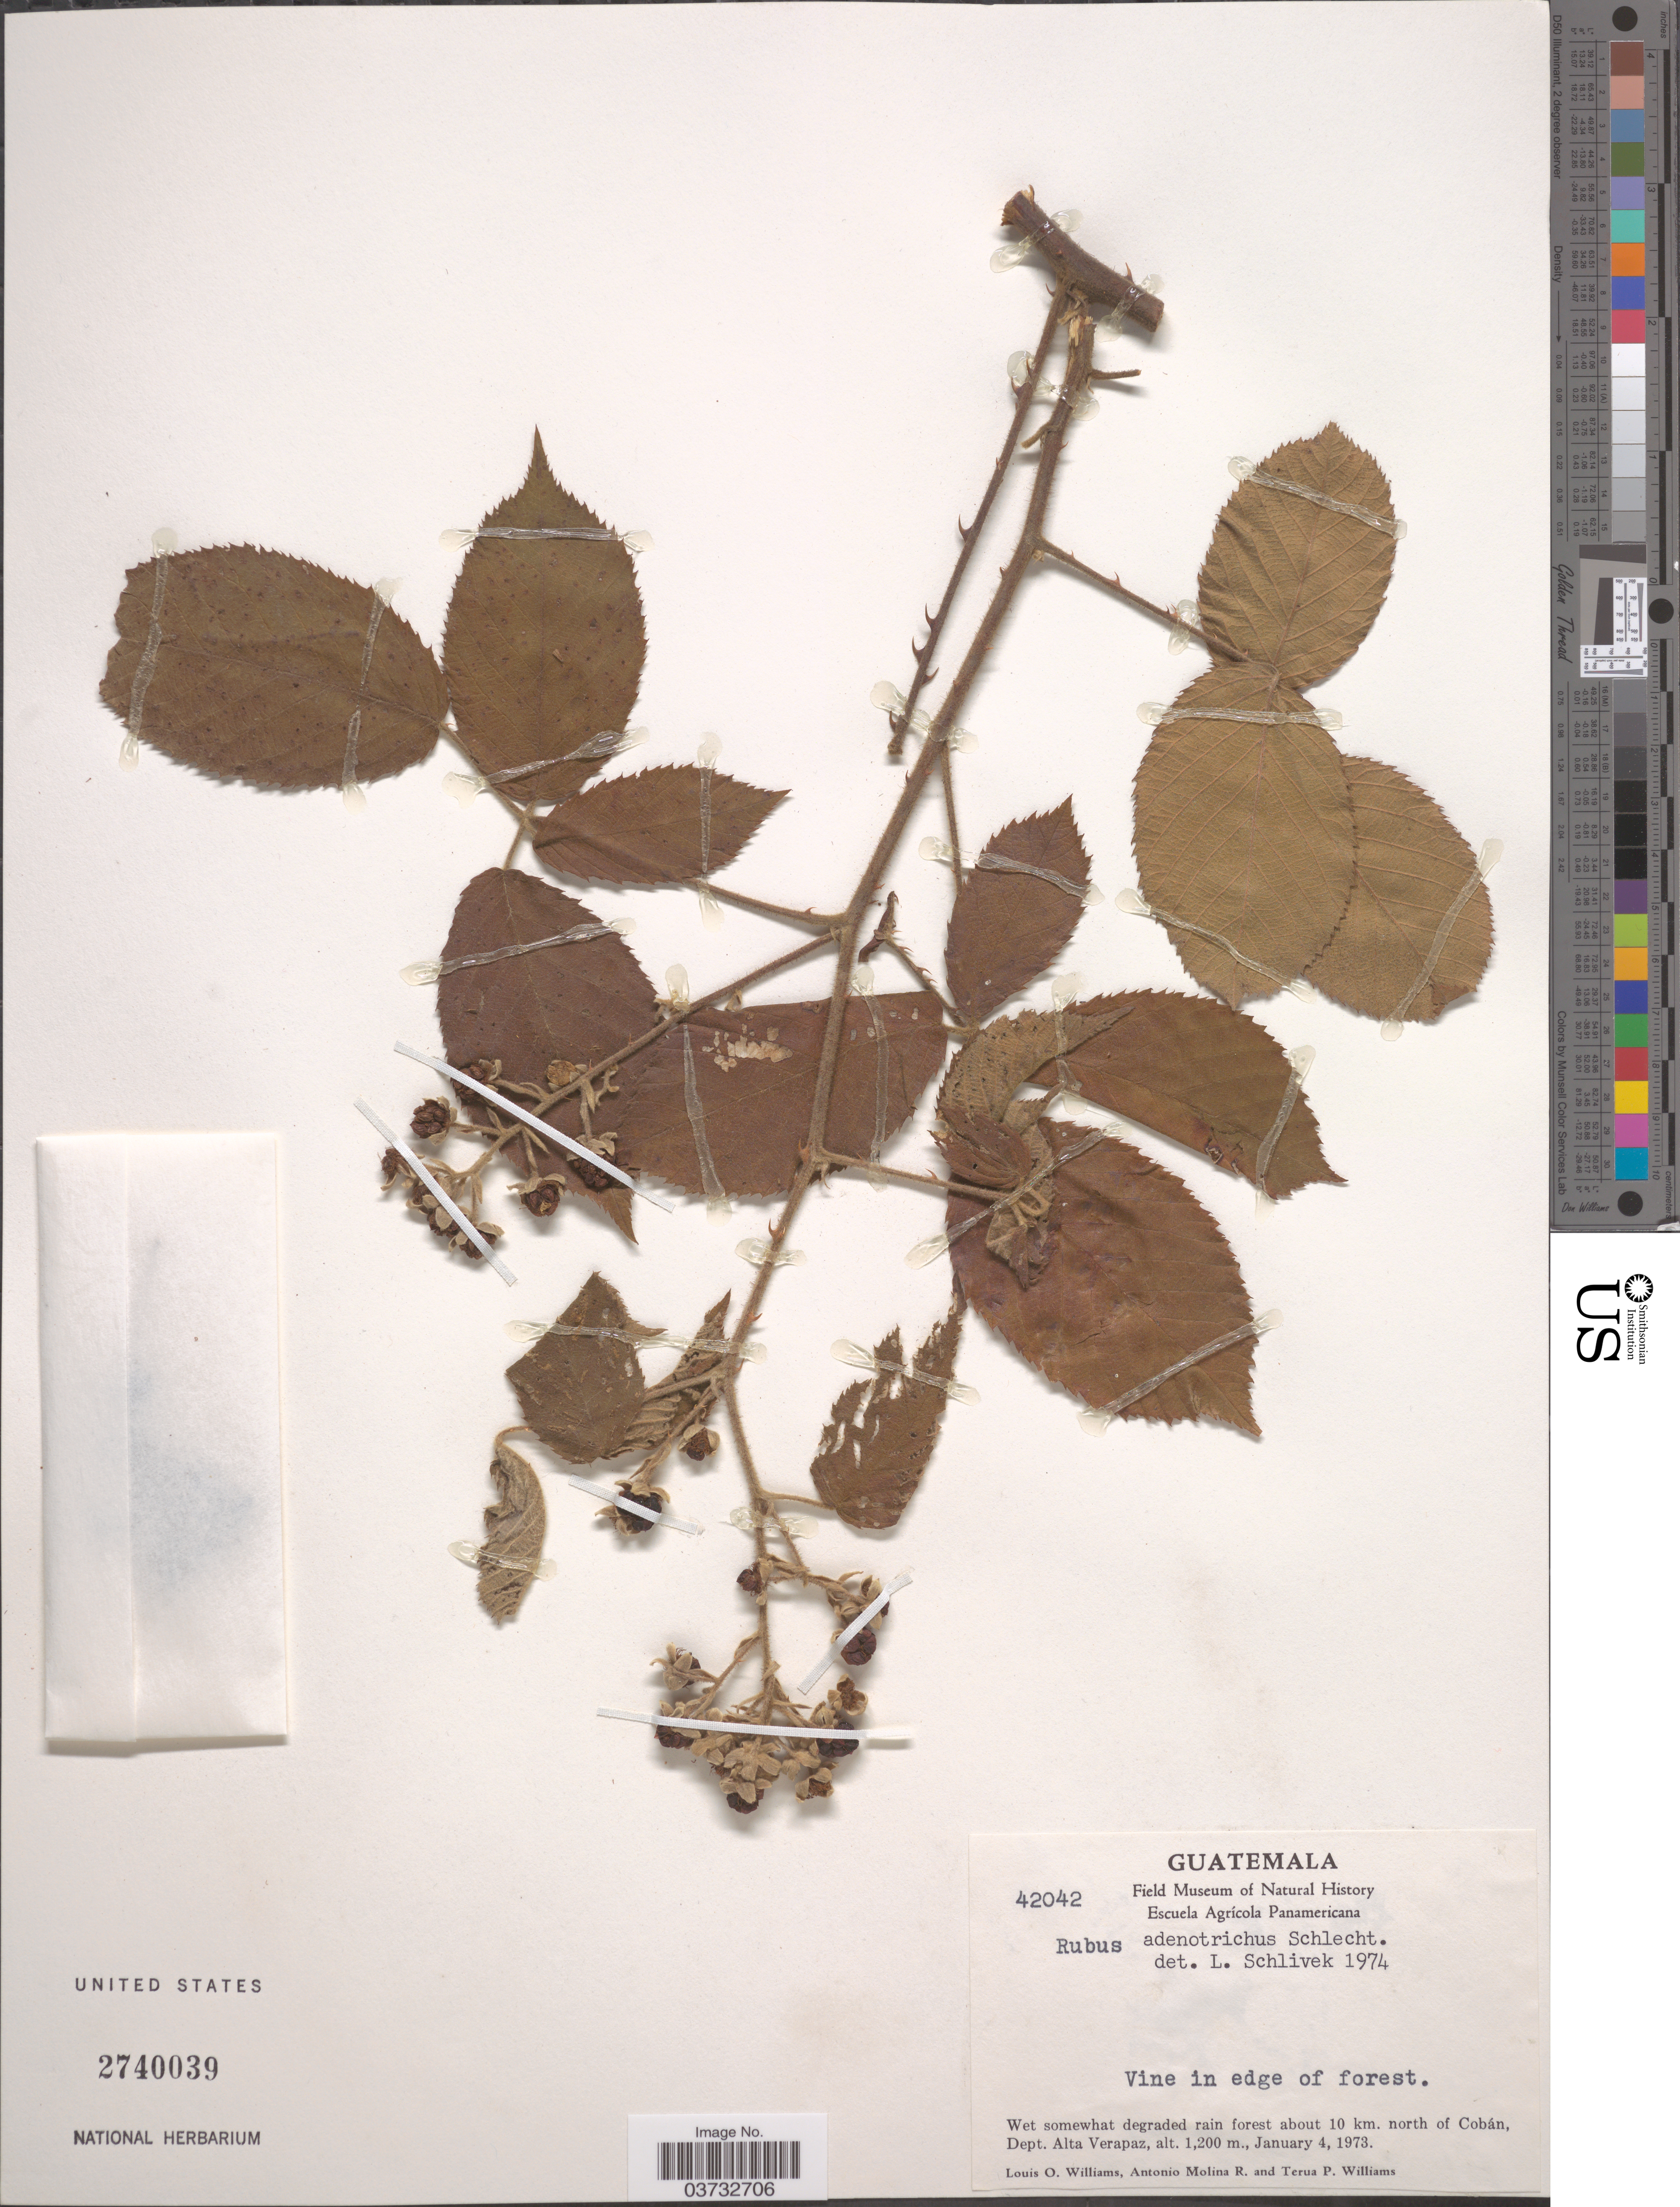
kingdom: Plantae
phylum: Tracheophyta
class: Magnoliopsida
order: Rosales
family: Rosaceae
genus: Rubus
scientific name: Rubus adenotrichos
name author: Schltdl.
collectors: L. O. Williams, A. Molina R. & T. Williams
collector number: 42042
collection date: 1973-01-04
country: Guatemala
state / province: Alta Verapaz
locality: Vine in edge of forest. Wet somewhat degraded rain forest about 10 km. north of Cobán, Dept. Alta Verapaz.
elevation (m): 1200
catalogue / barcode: US 2740039